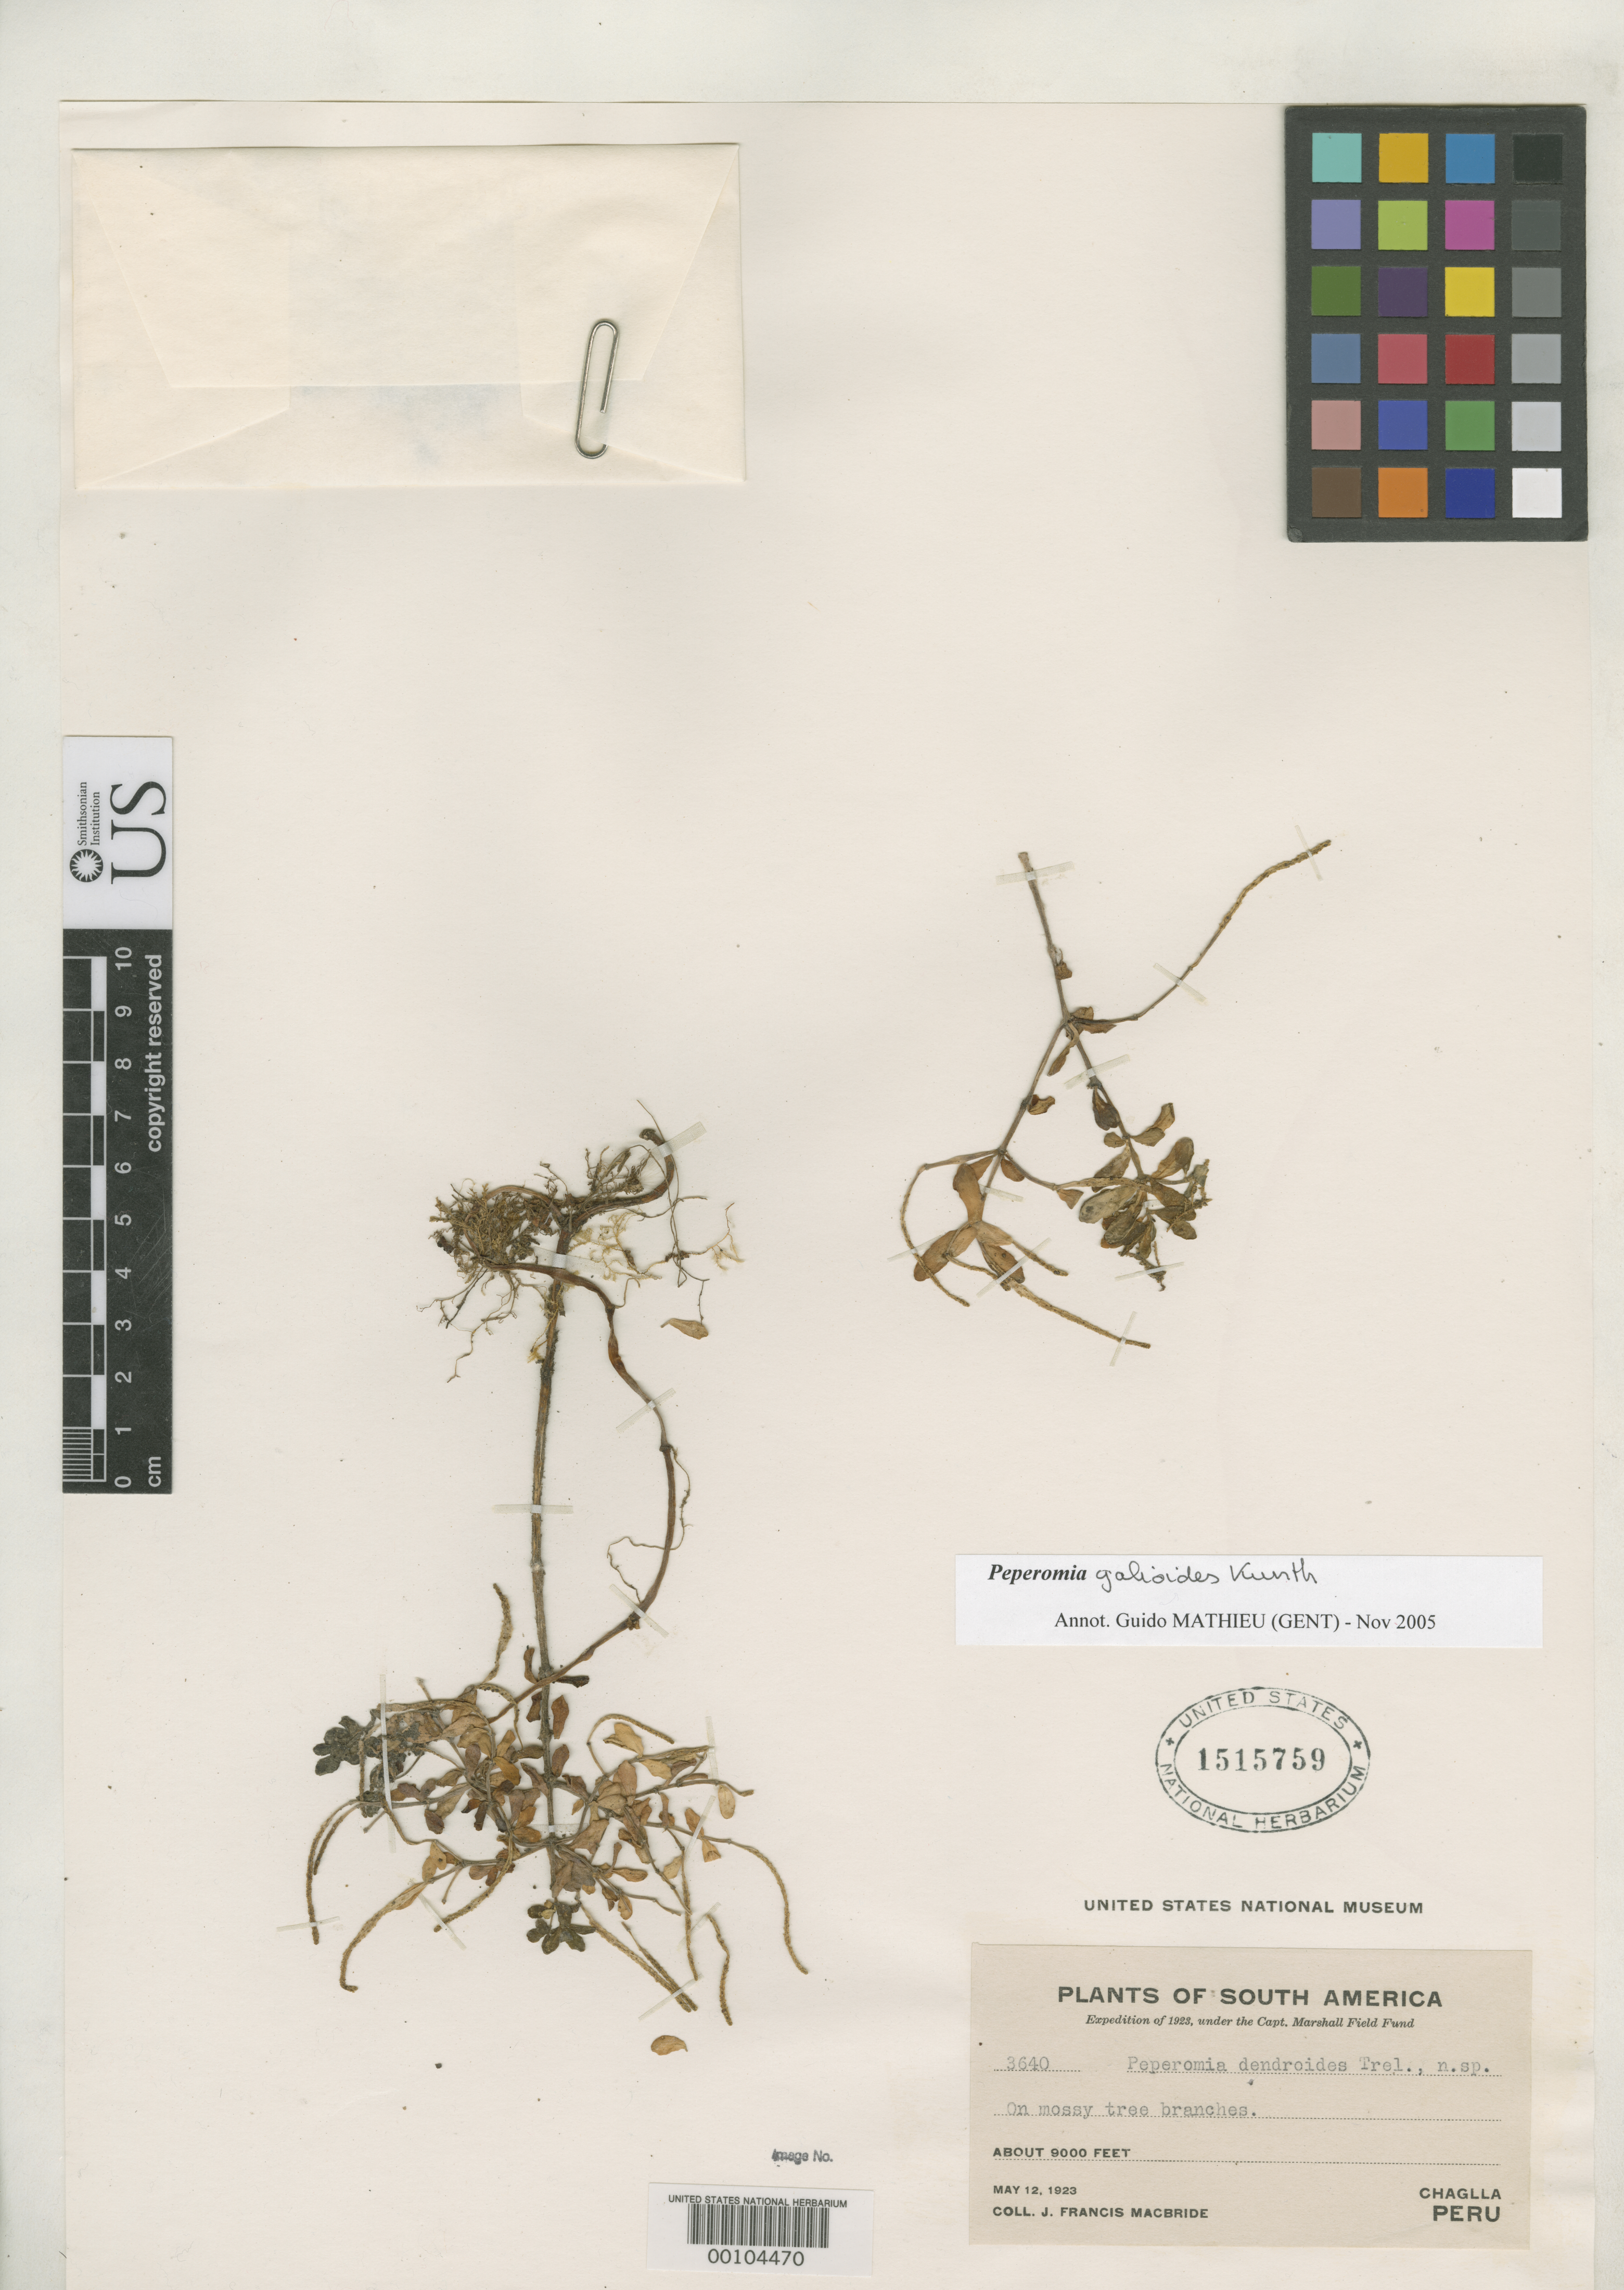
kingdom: Plantae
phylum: Tracheophyta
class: Magnoliopsida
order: Piperales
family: Piperaceae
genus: Peperomia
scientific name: Peperomia dendroides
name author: Trel. in J.F. Macbr.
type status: Isotype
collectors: J. F. Macbride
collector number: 3640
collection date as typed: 12 May 1923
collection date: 1923-05-12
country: Peru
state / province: Junín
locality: Chahua.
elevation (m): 2700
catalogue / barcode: US 1515759